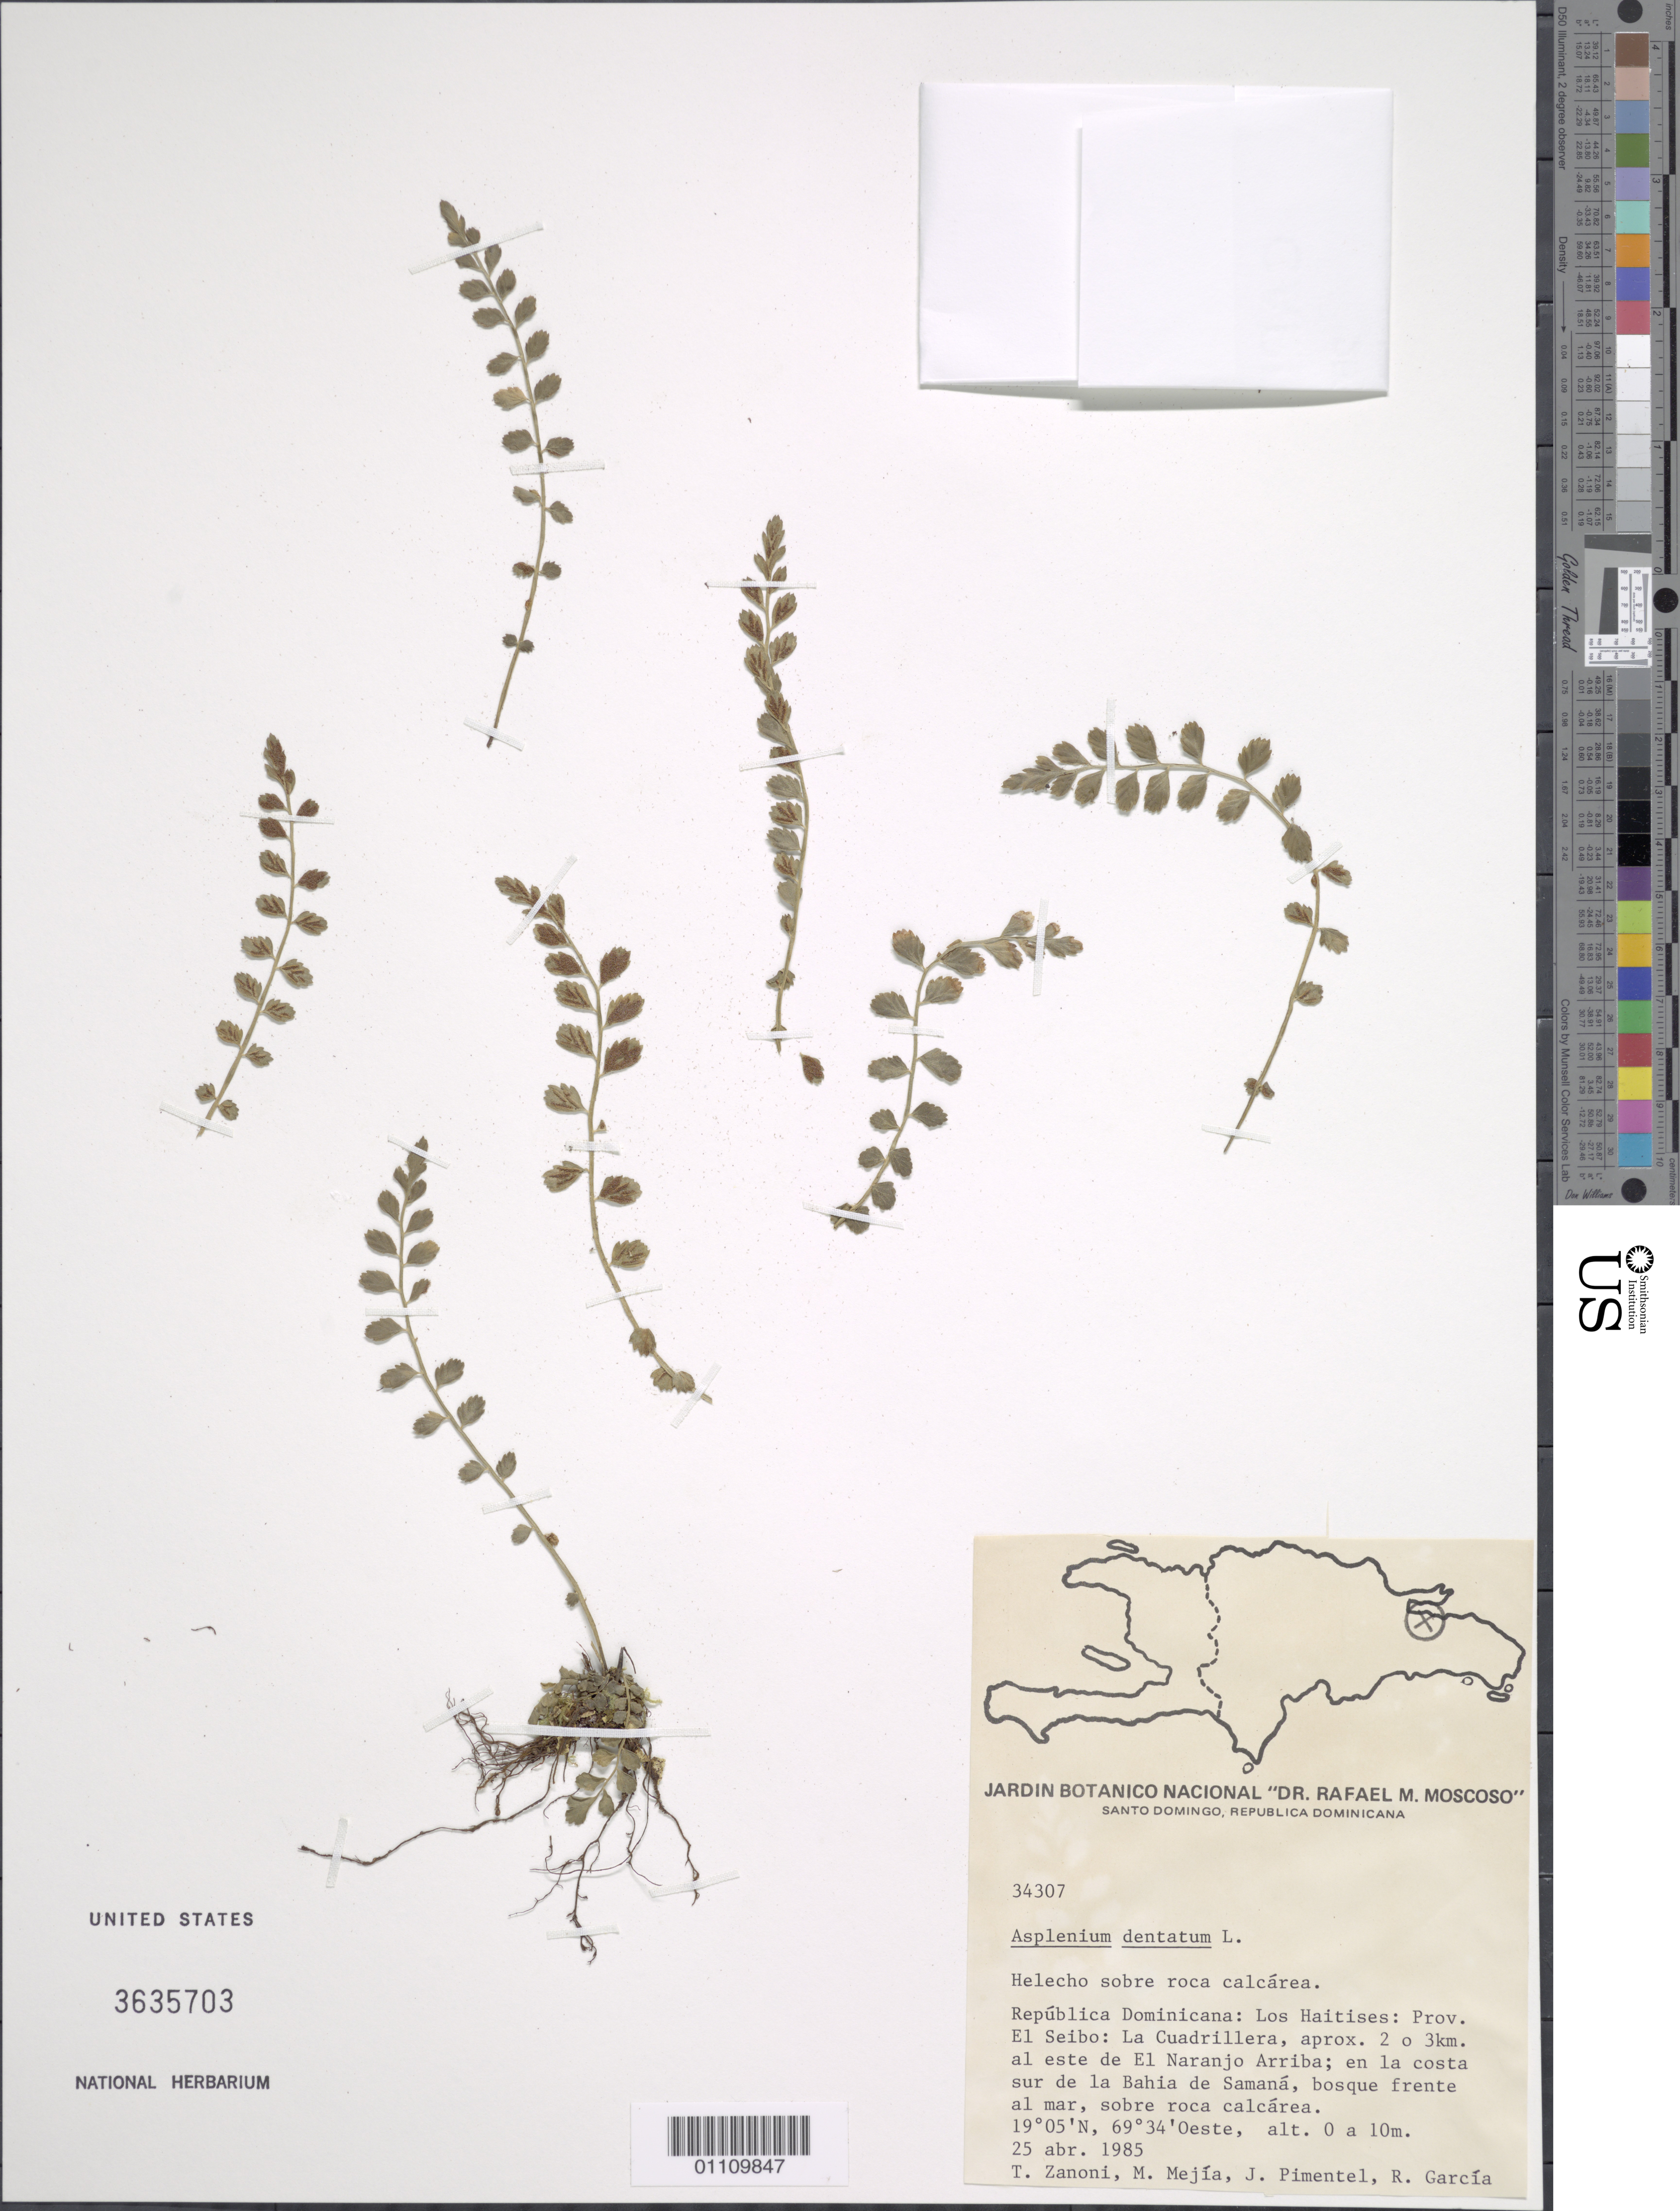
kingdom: Plantae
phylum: Tracheophyta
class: Polypodiopsida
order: Polypodiales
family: Aspleniaceae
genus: Asplenium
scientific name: Asplenium dentatum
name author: L.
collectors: T. A. Zanoni, M. Mejia, J. Pimentel & R. G. García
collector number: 34307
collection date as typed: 25 Apr 1985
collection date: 1985-04-25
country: Dominican Republic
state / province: El Seibo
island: Hispaniola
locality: Los Haitises, La Cuadrillera, aprox. 2-3 km al este de El Naranjo Arriba, en la costa sur de la Bahia de Samaná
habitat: Bosque frente al mar, sobre roca calcárea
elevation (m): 0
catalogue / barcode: US 3635703